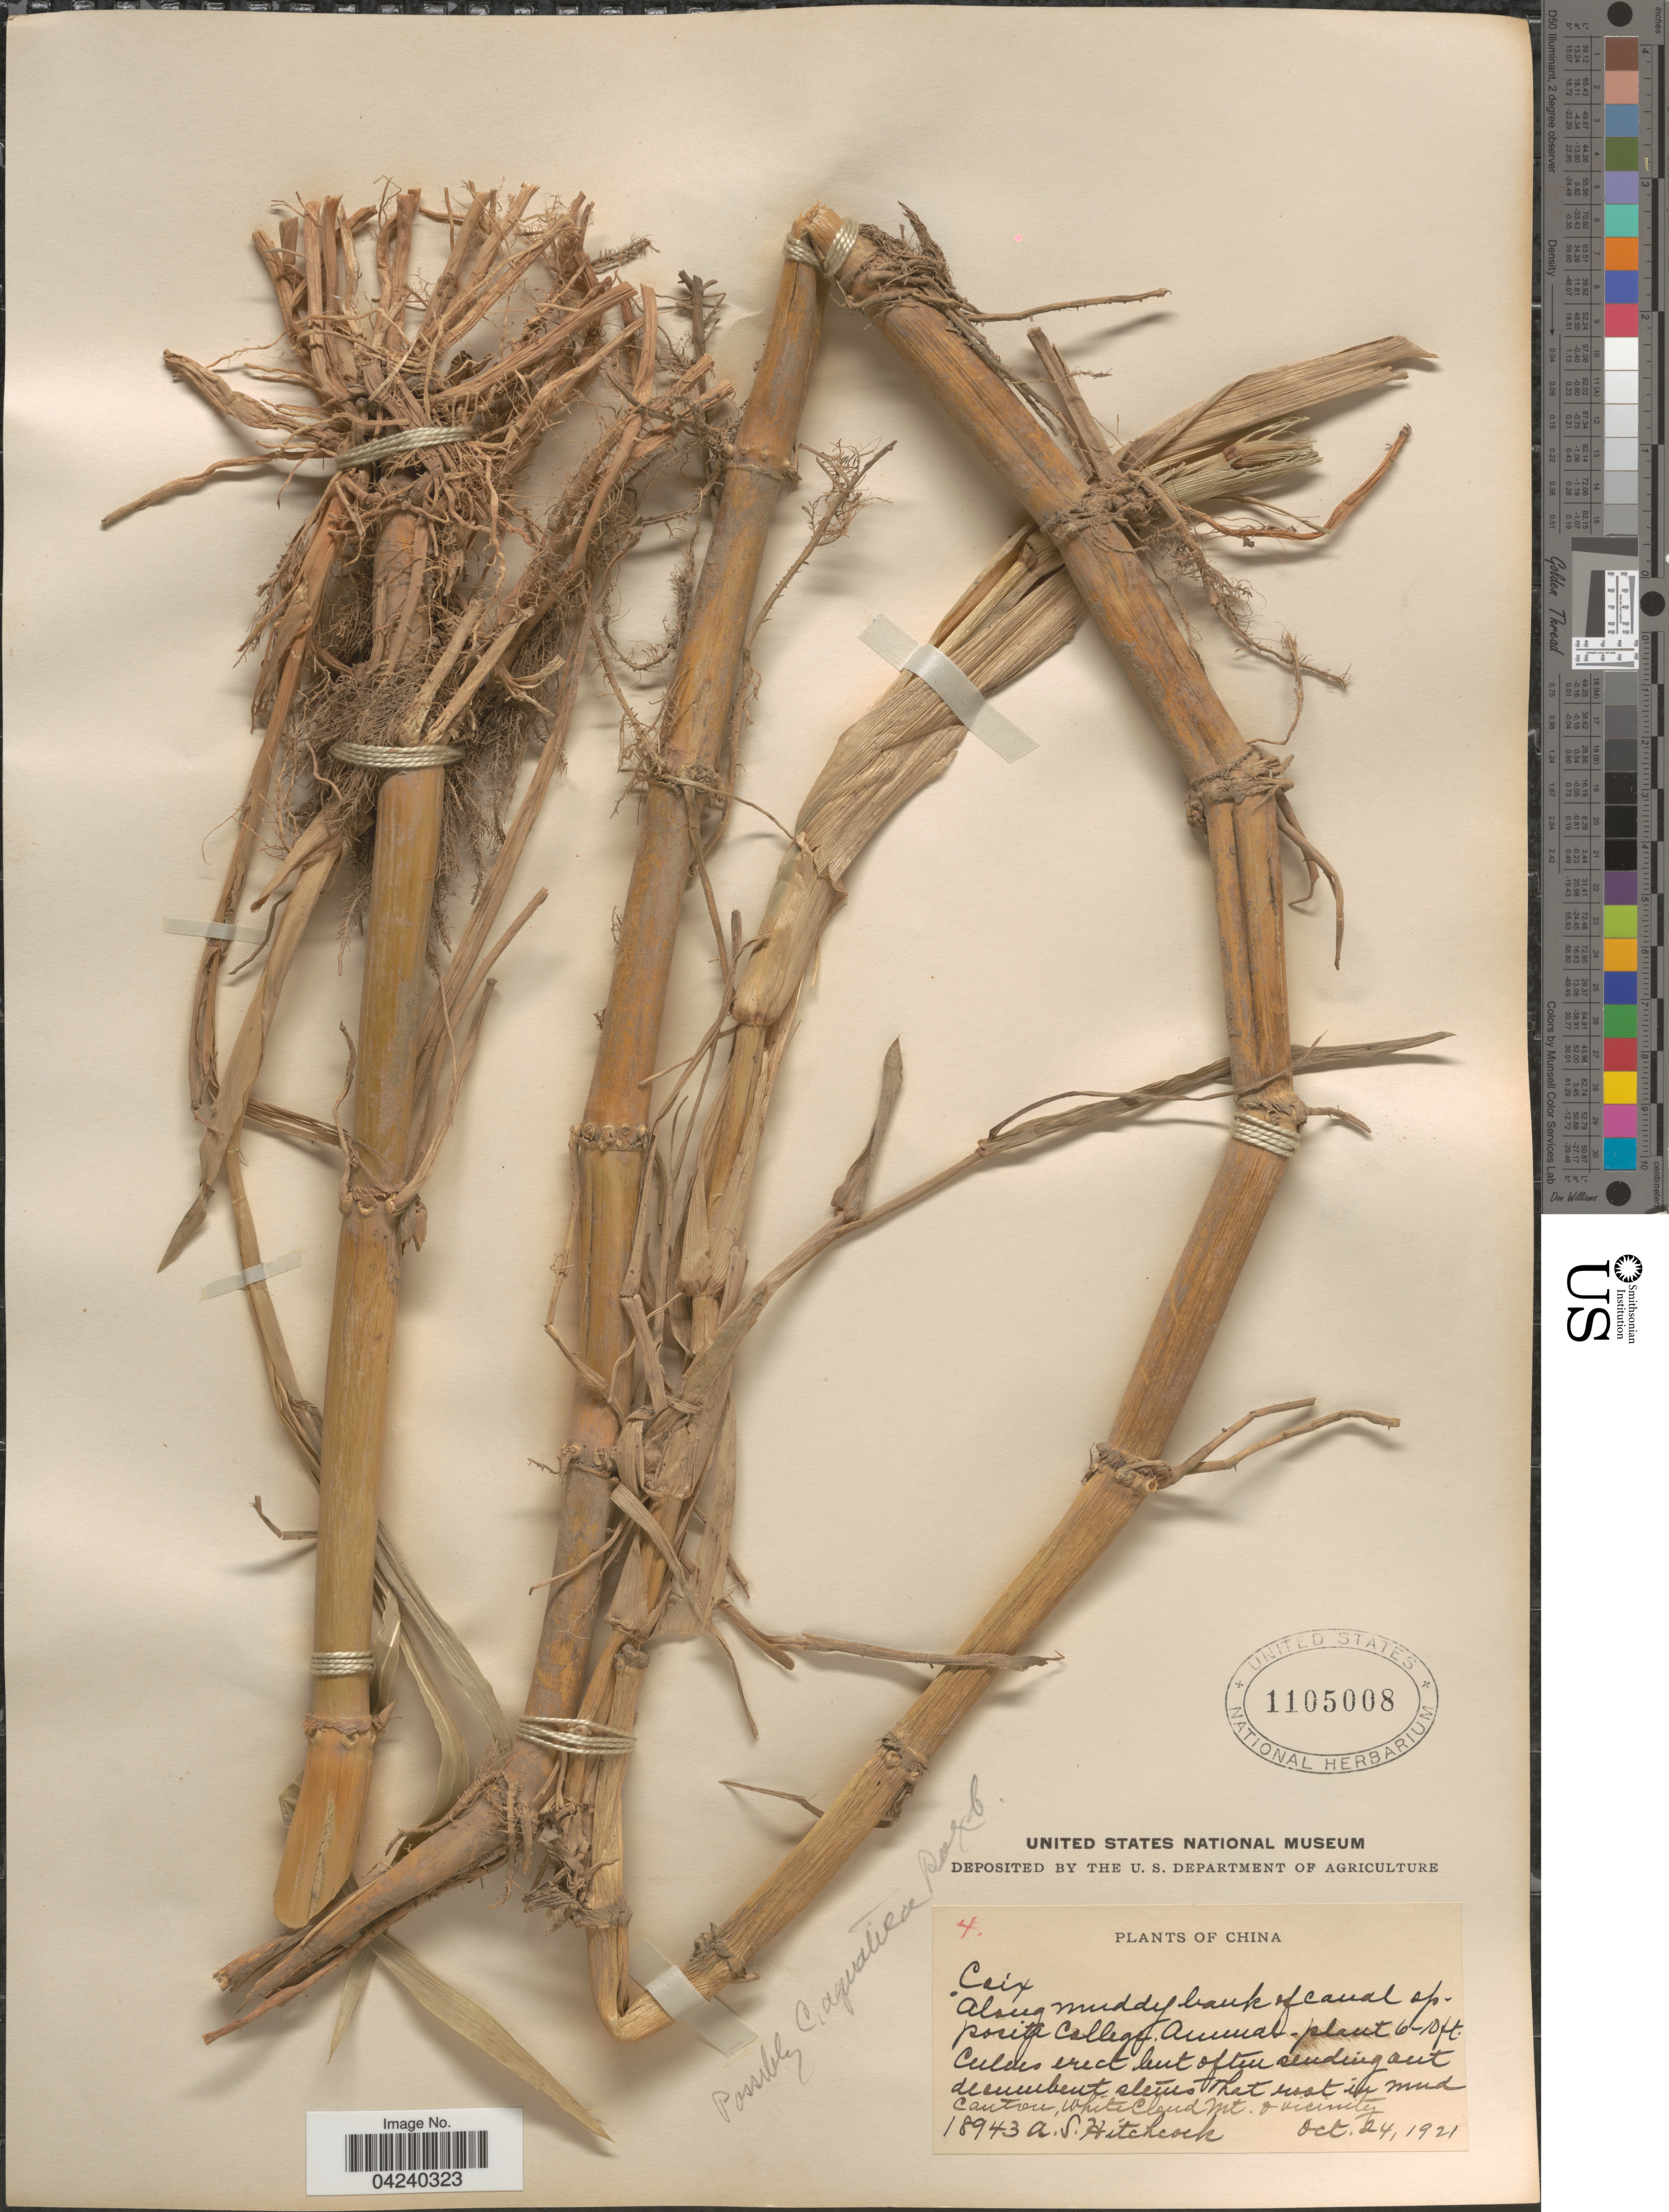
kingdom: Plantae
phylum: Tracheophyta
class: Liliopsida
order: Poales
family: Poaceae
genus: Chionachne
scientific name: Chionachne gigantea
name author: (J. Koenig) Veldkamp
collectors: A. S. Hitchcock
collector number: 18943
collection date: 1921-10-24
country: China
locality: Along muddy bank of canal opposite of College. Canton, White Cloud Mt. & vicinity.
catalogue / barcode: US 1105008